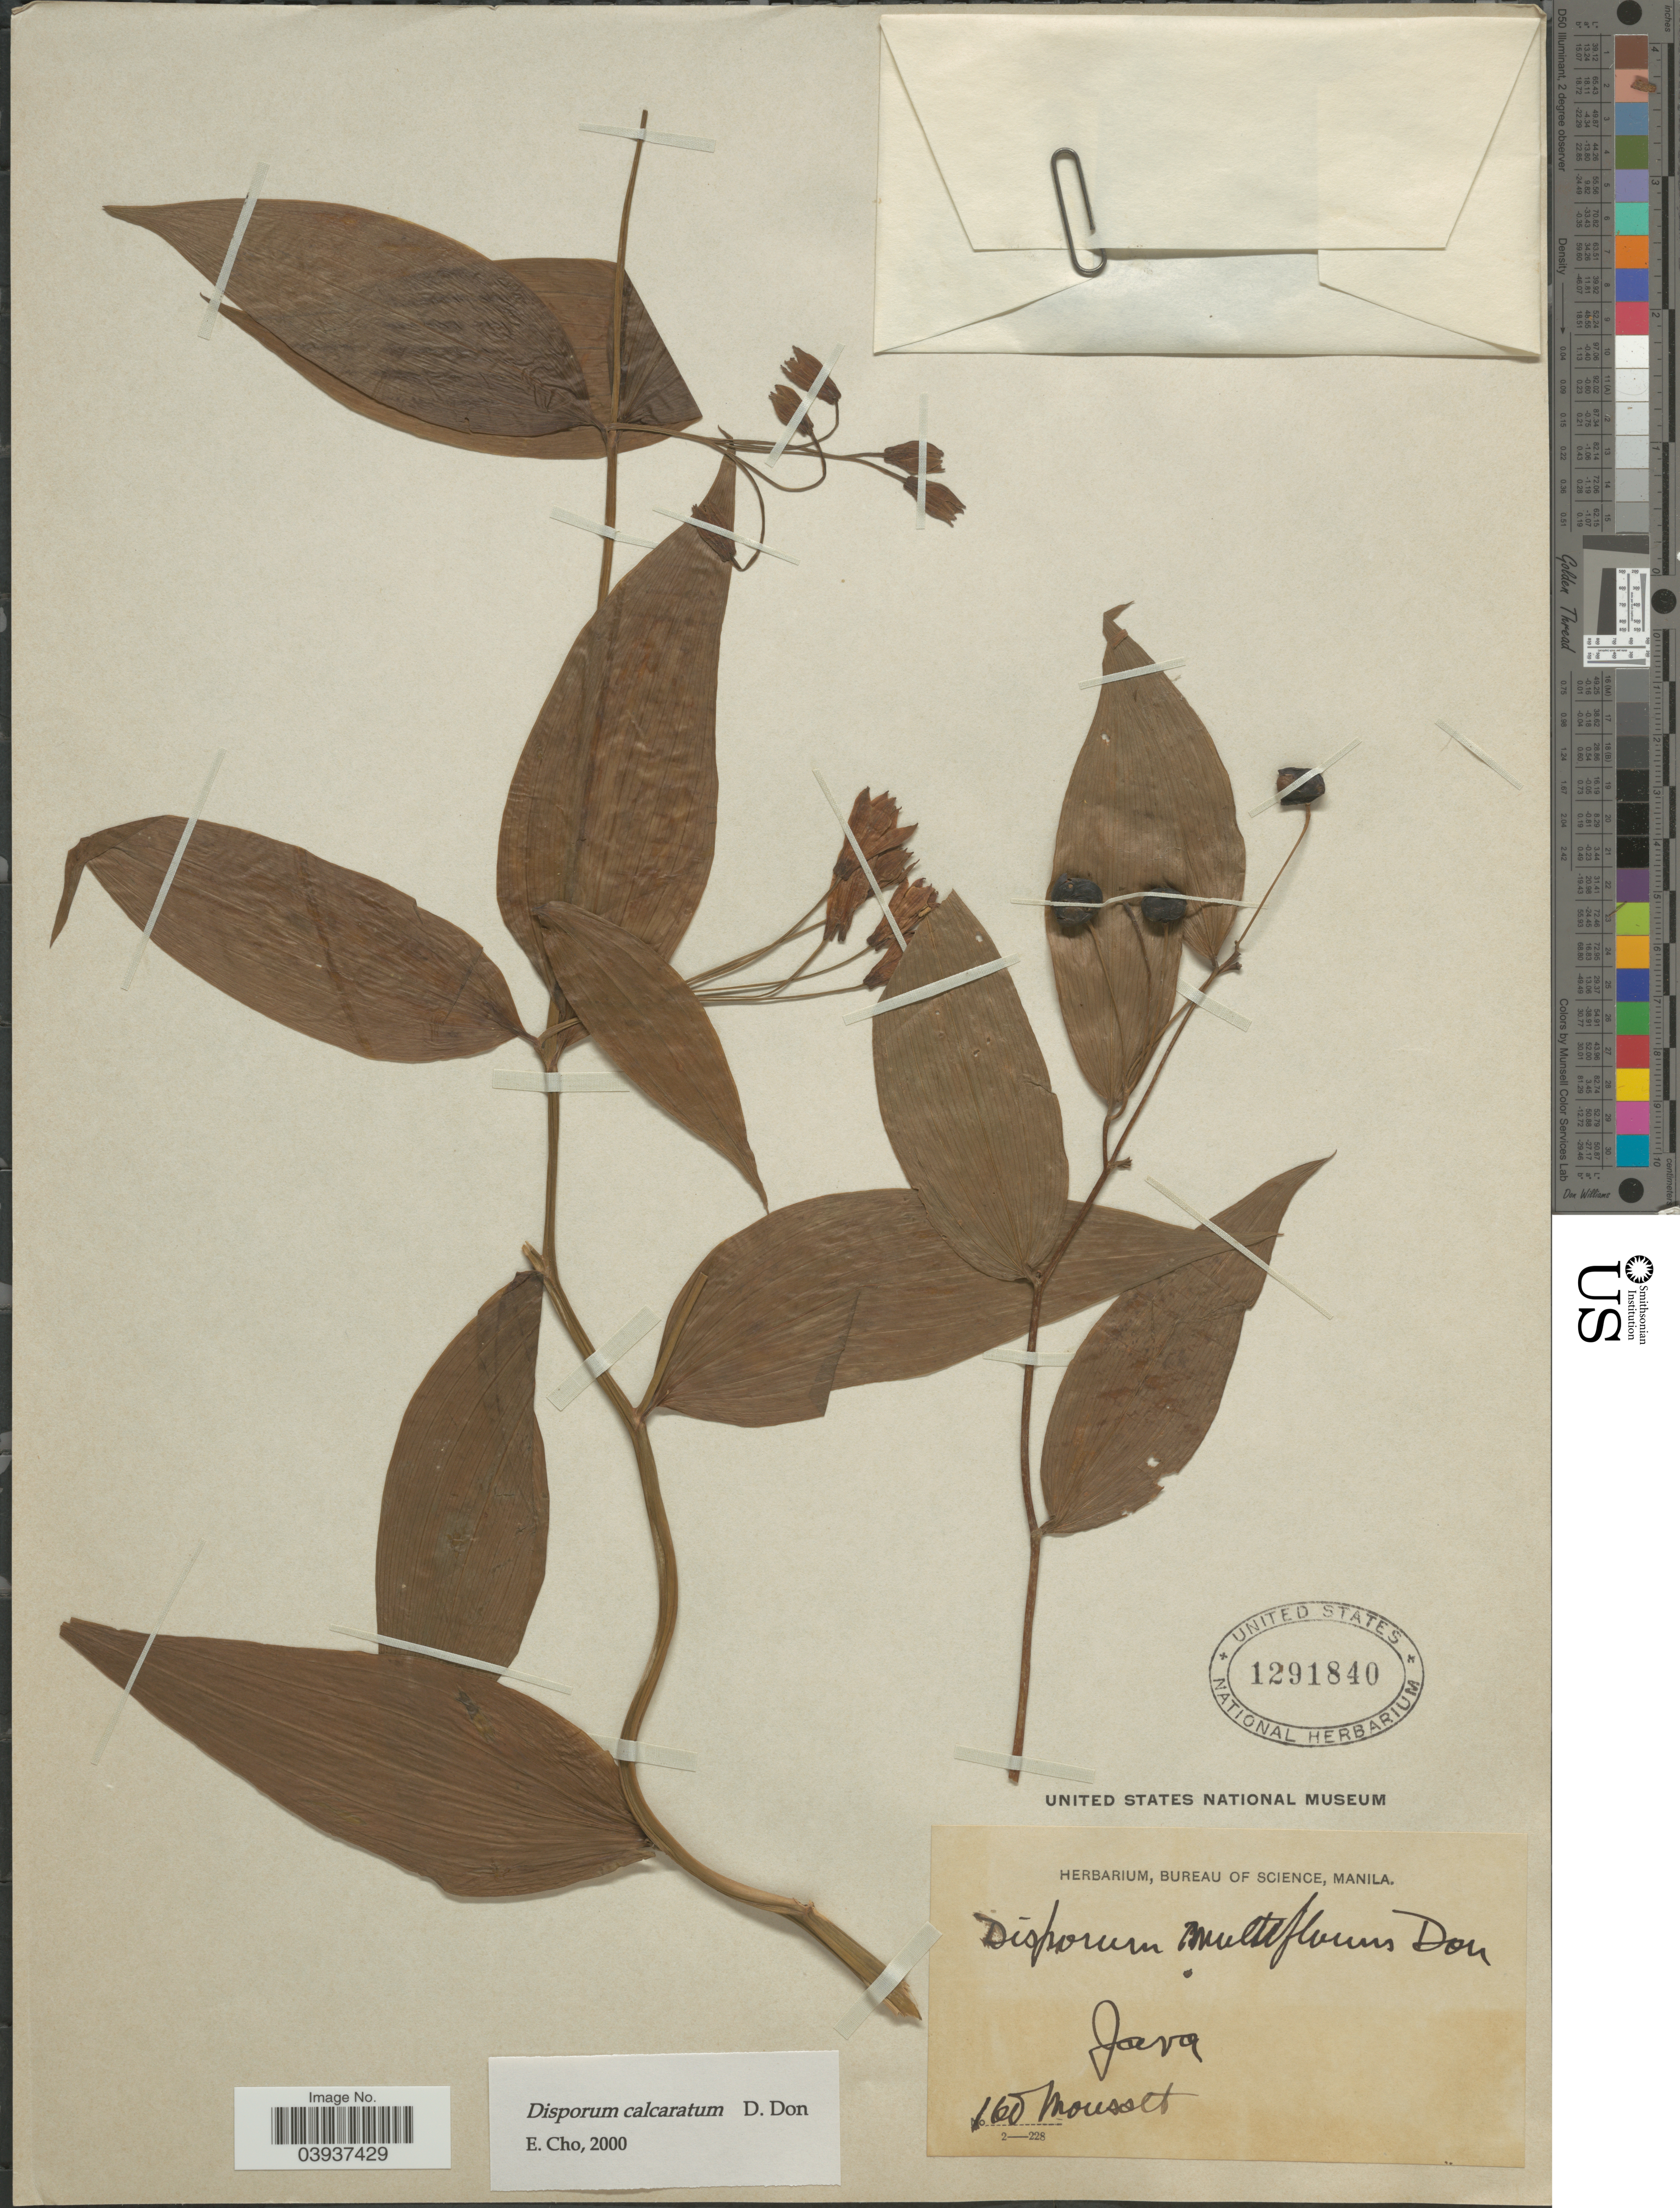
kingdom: Plantae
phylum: Tracheophyta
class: Liliopsida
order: Liliales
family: Colchicaceae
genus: Disporum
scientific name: Disporum calcaratum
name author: D. Don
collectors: Mousset, --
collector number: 160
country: Indonesia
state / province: Java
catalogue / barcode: US 1291840